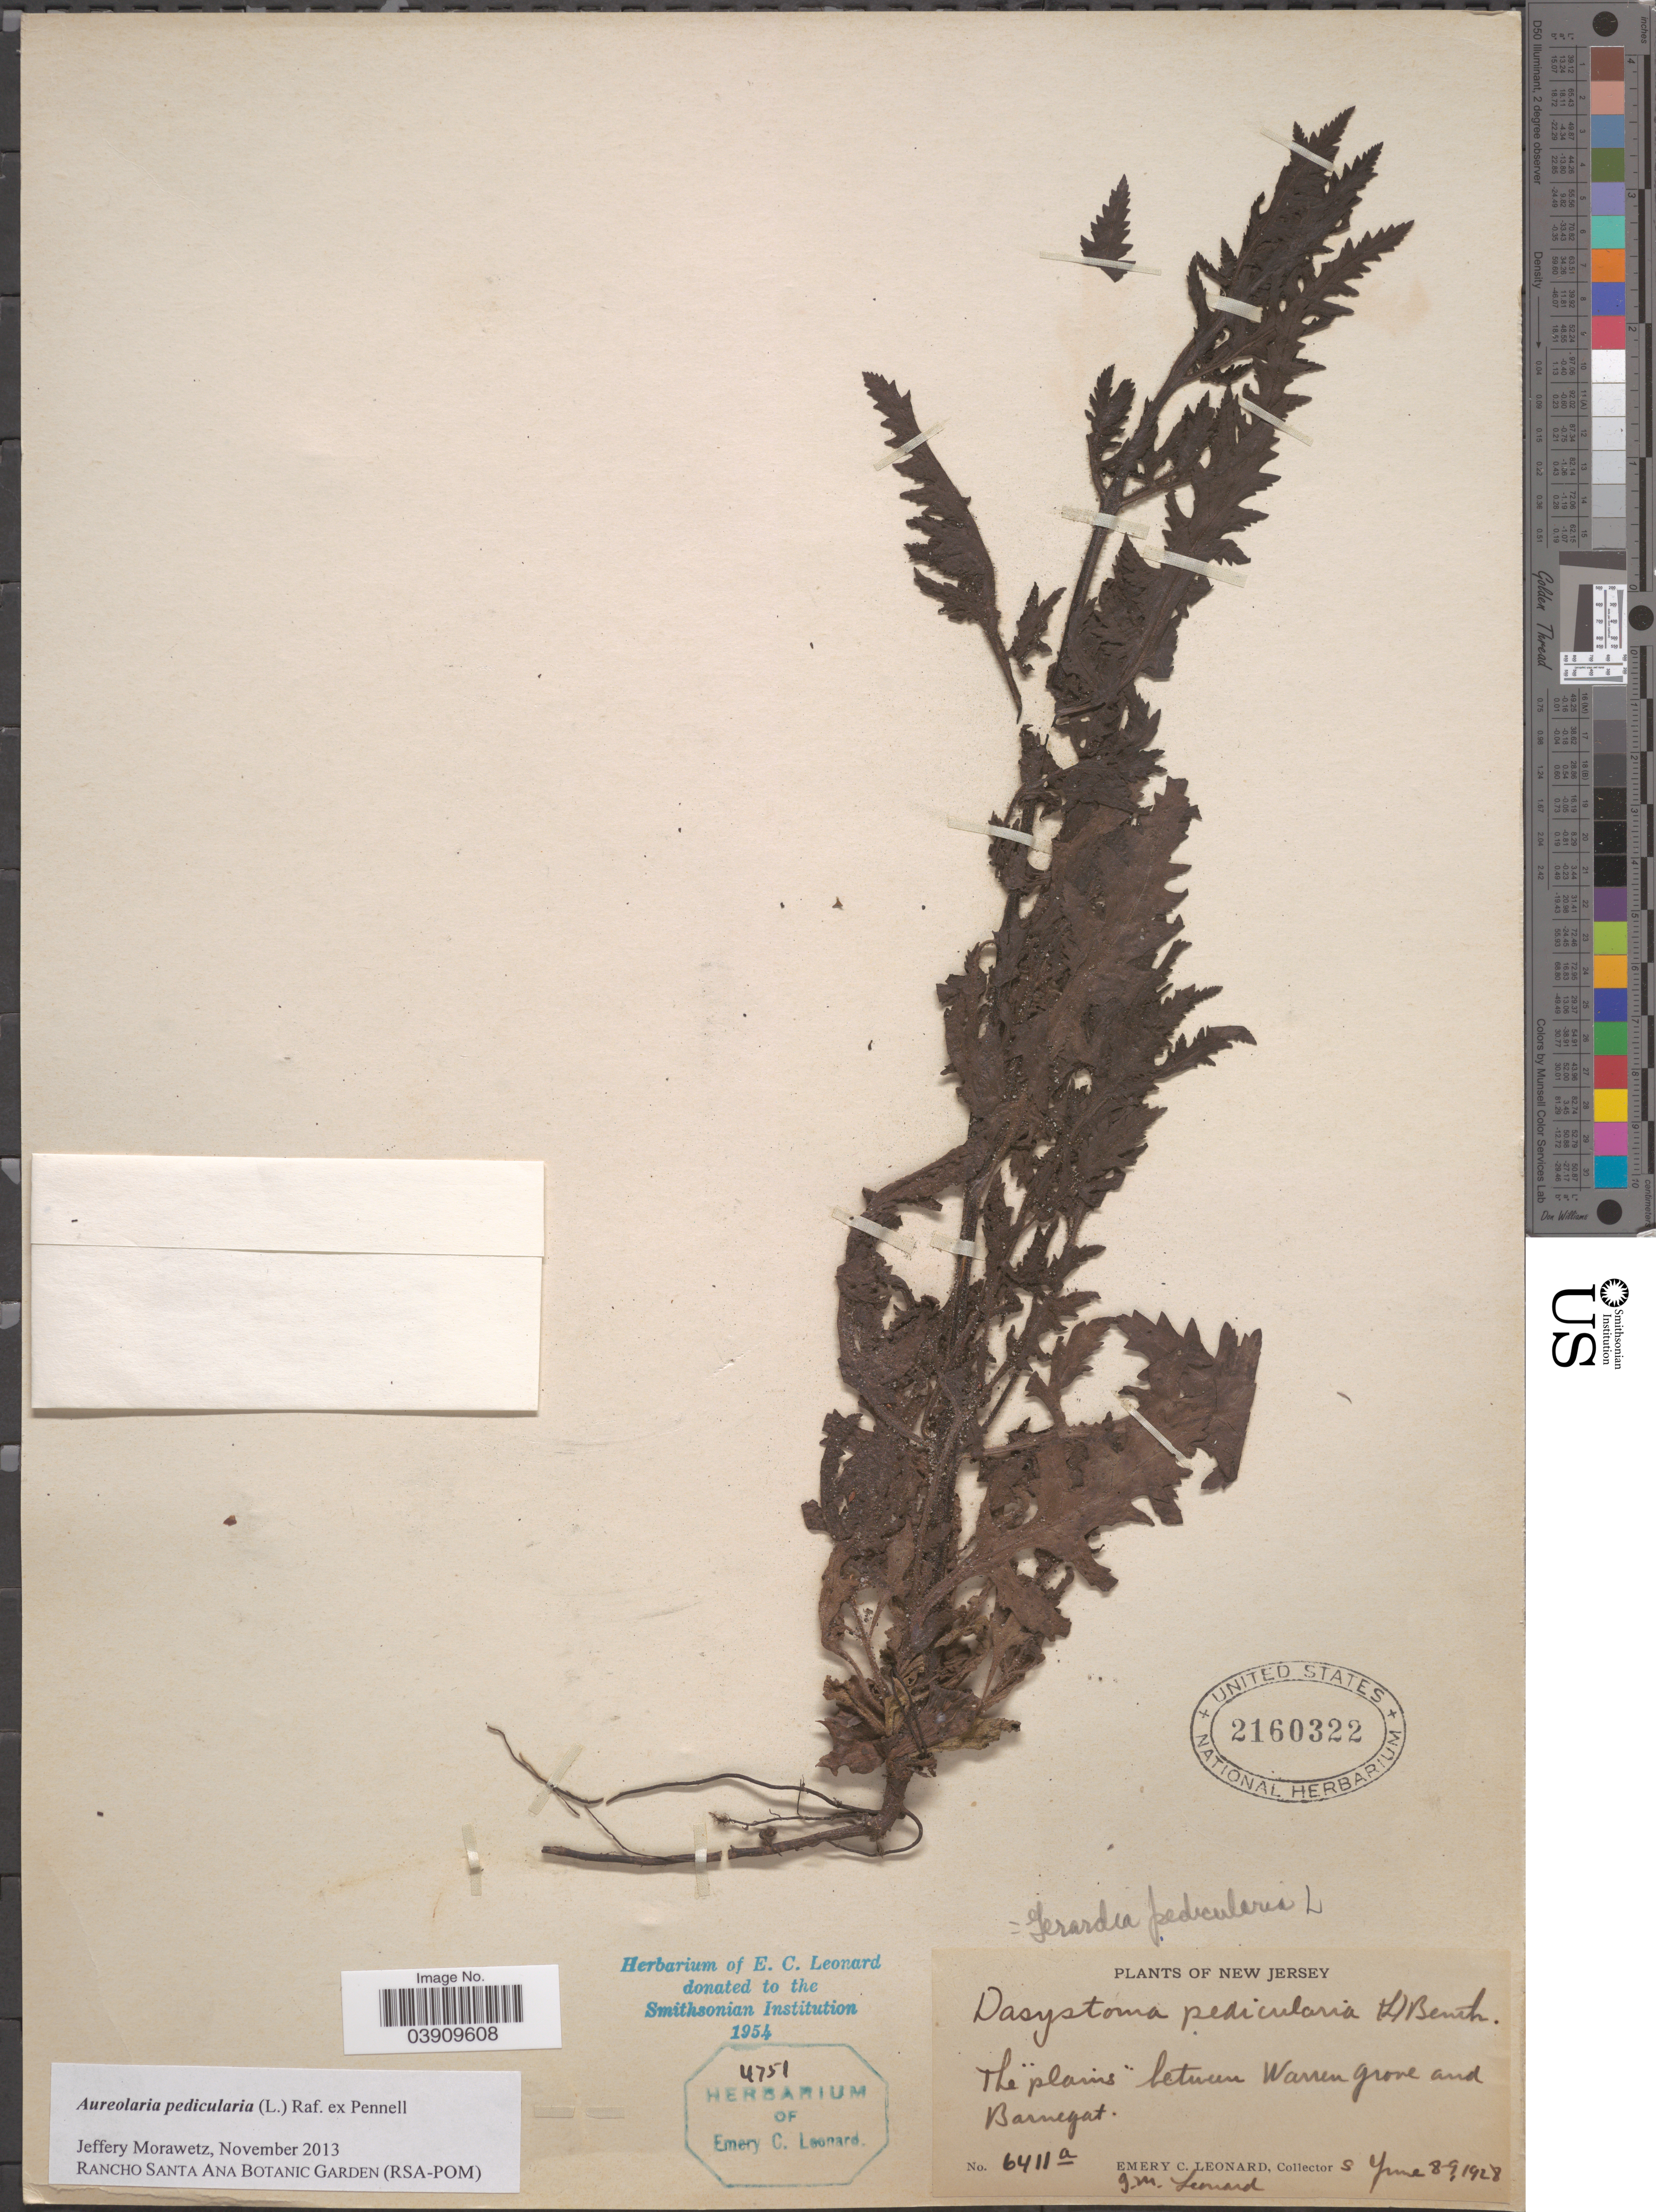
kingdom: Plantae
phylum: Tracheophyta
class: Magnoliopsida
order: Lamiales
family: Orobanchaceae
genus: Aureolaria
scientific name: Aureolaria pedicularia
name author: (L.) Raf. ex Farw.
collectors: E. C. Leonard & G. M. Leonard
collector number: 6411a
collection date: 1928-06-08/1928-06-09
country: United States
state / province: New Jersey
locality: The "plains" between Warren Grove and Barnegat.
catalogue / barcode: US 2160322